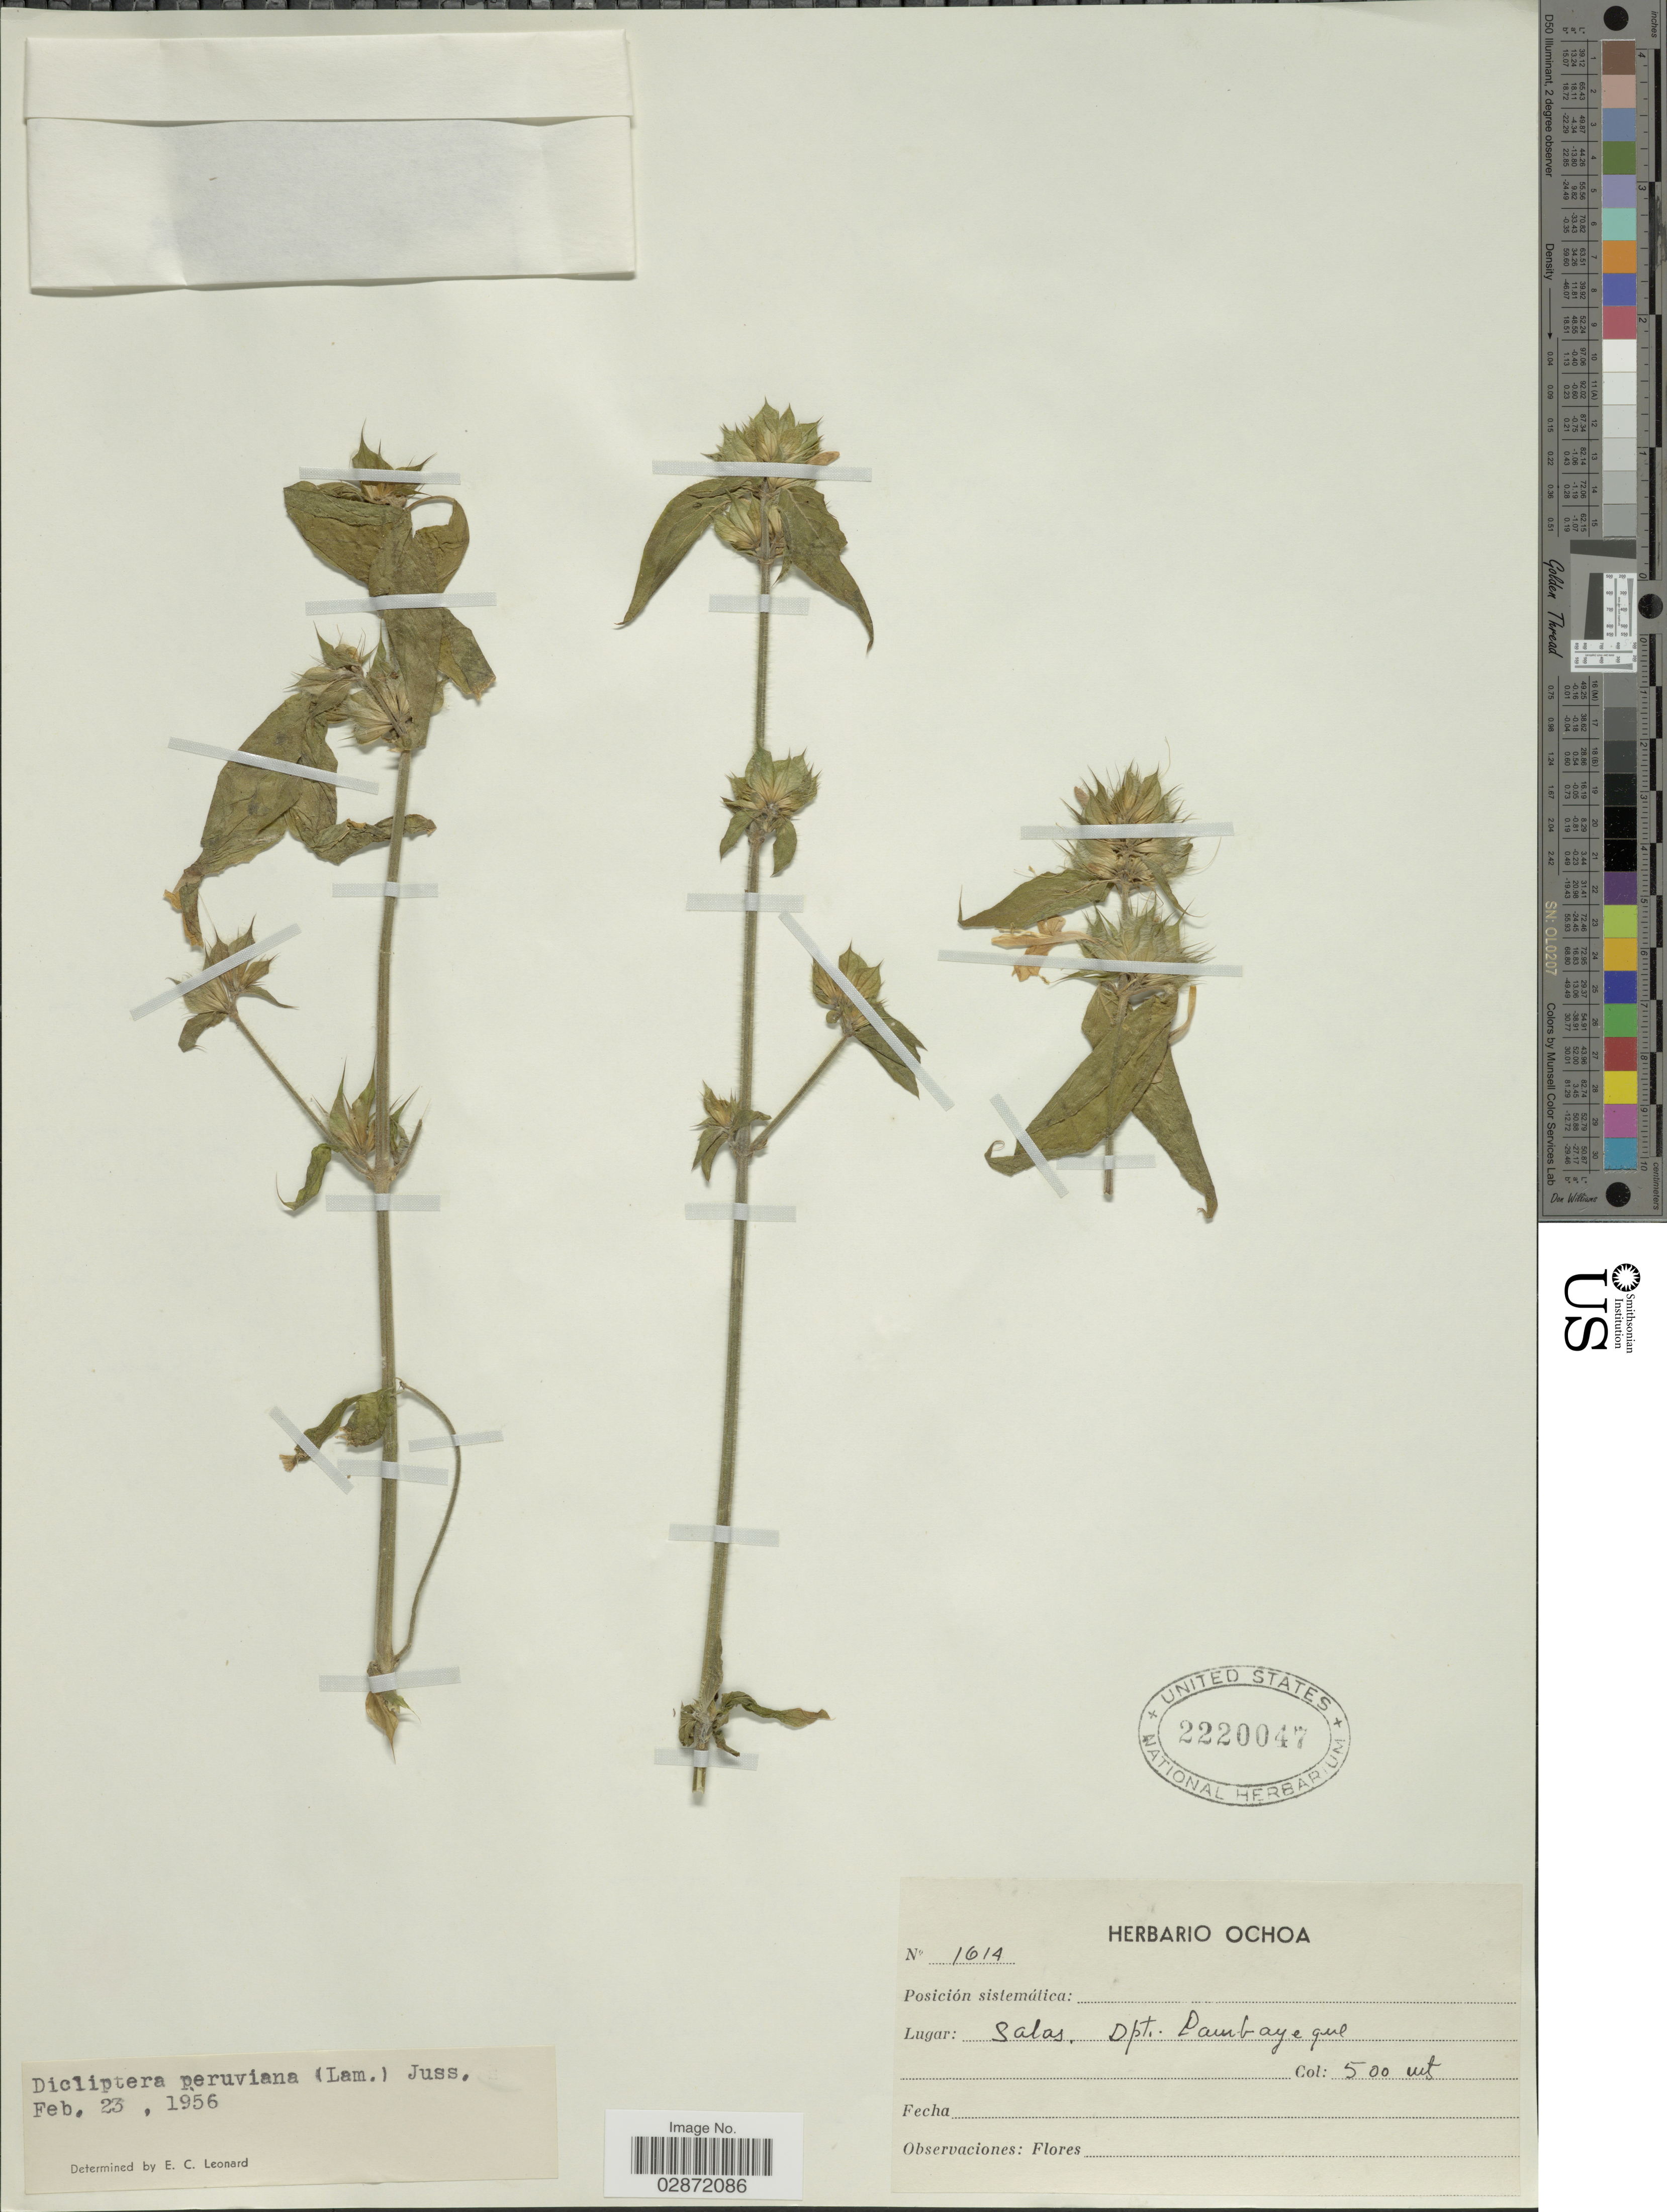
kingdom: Plantae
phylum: Tracheophyta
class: Magnoliopsida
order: Lamiales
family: Acanthaceae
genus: Dicliptera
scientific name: Dicliptera peruviana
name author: (Ruiz & Pav.) Juss.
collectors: ex herb. Ochoa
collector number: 1614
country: Peru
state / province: Lambayeque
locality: Salas. Dpto. Lambayeque.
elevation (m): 500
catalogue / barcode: US 2220047